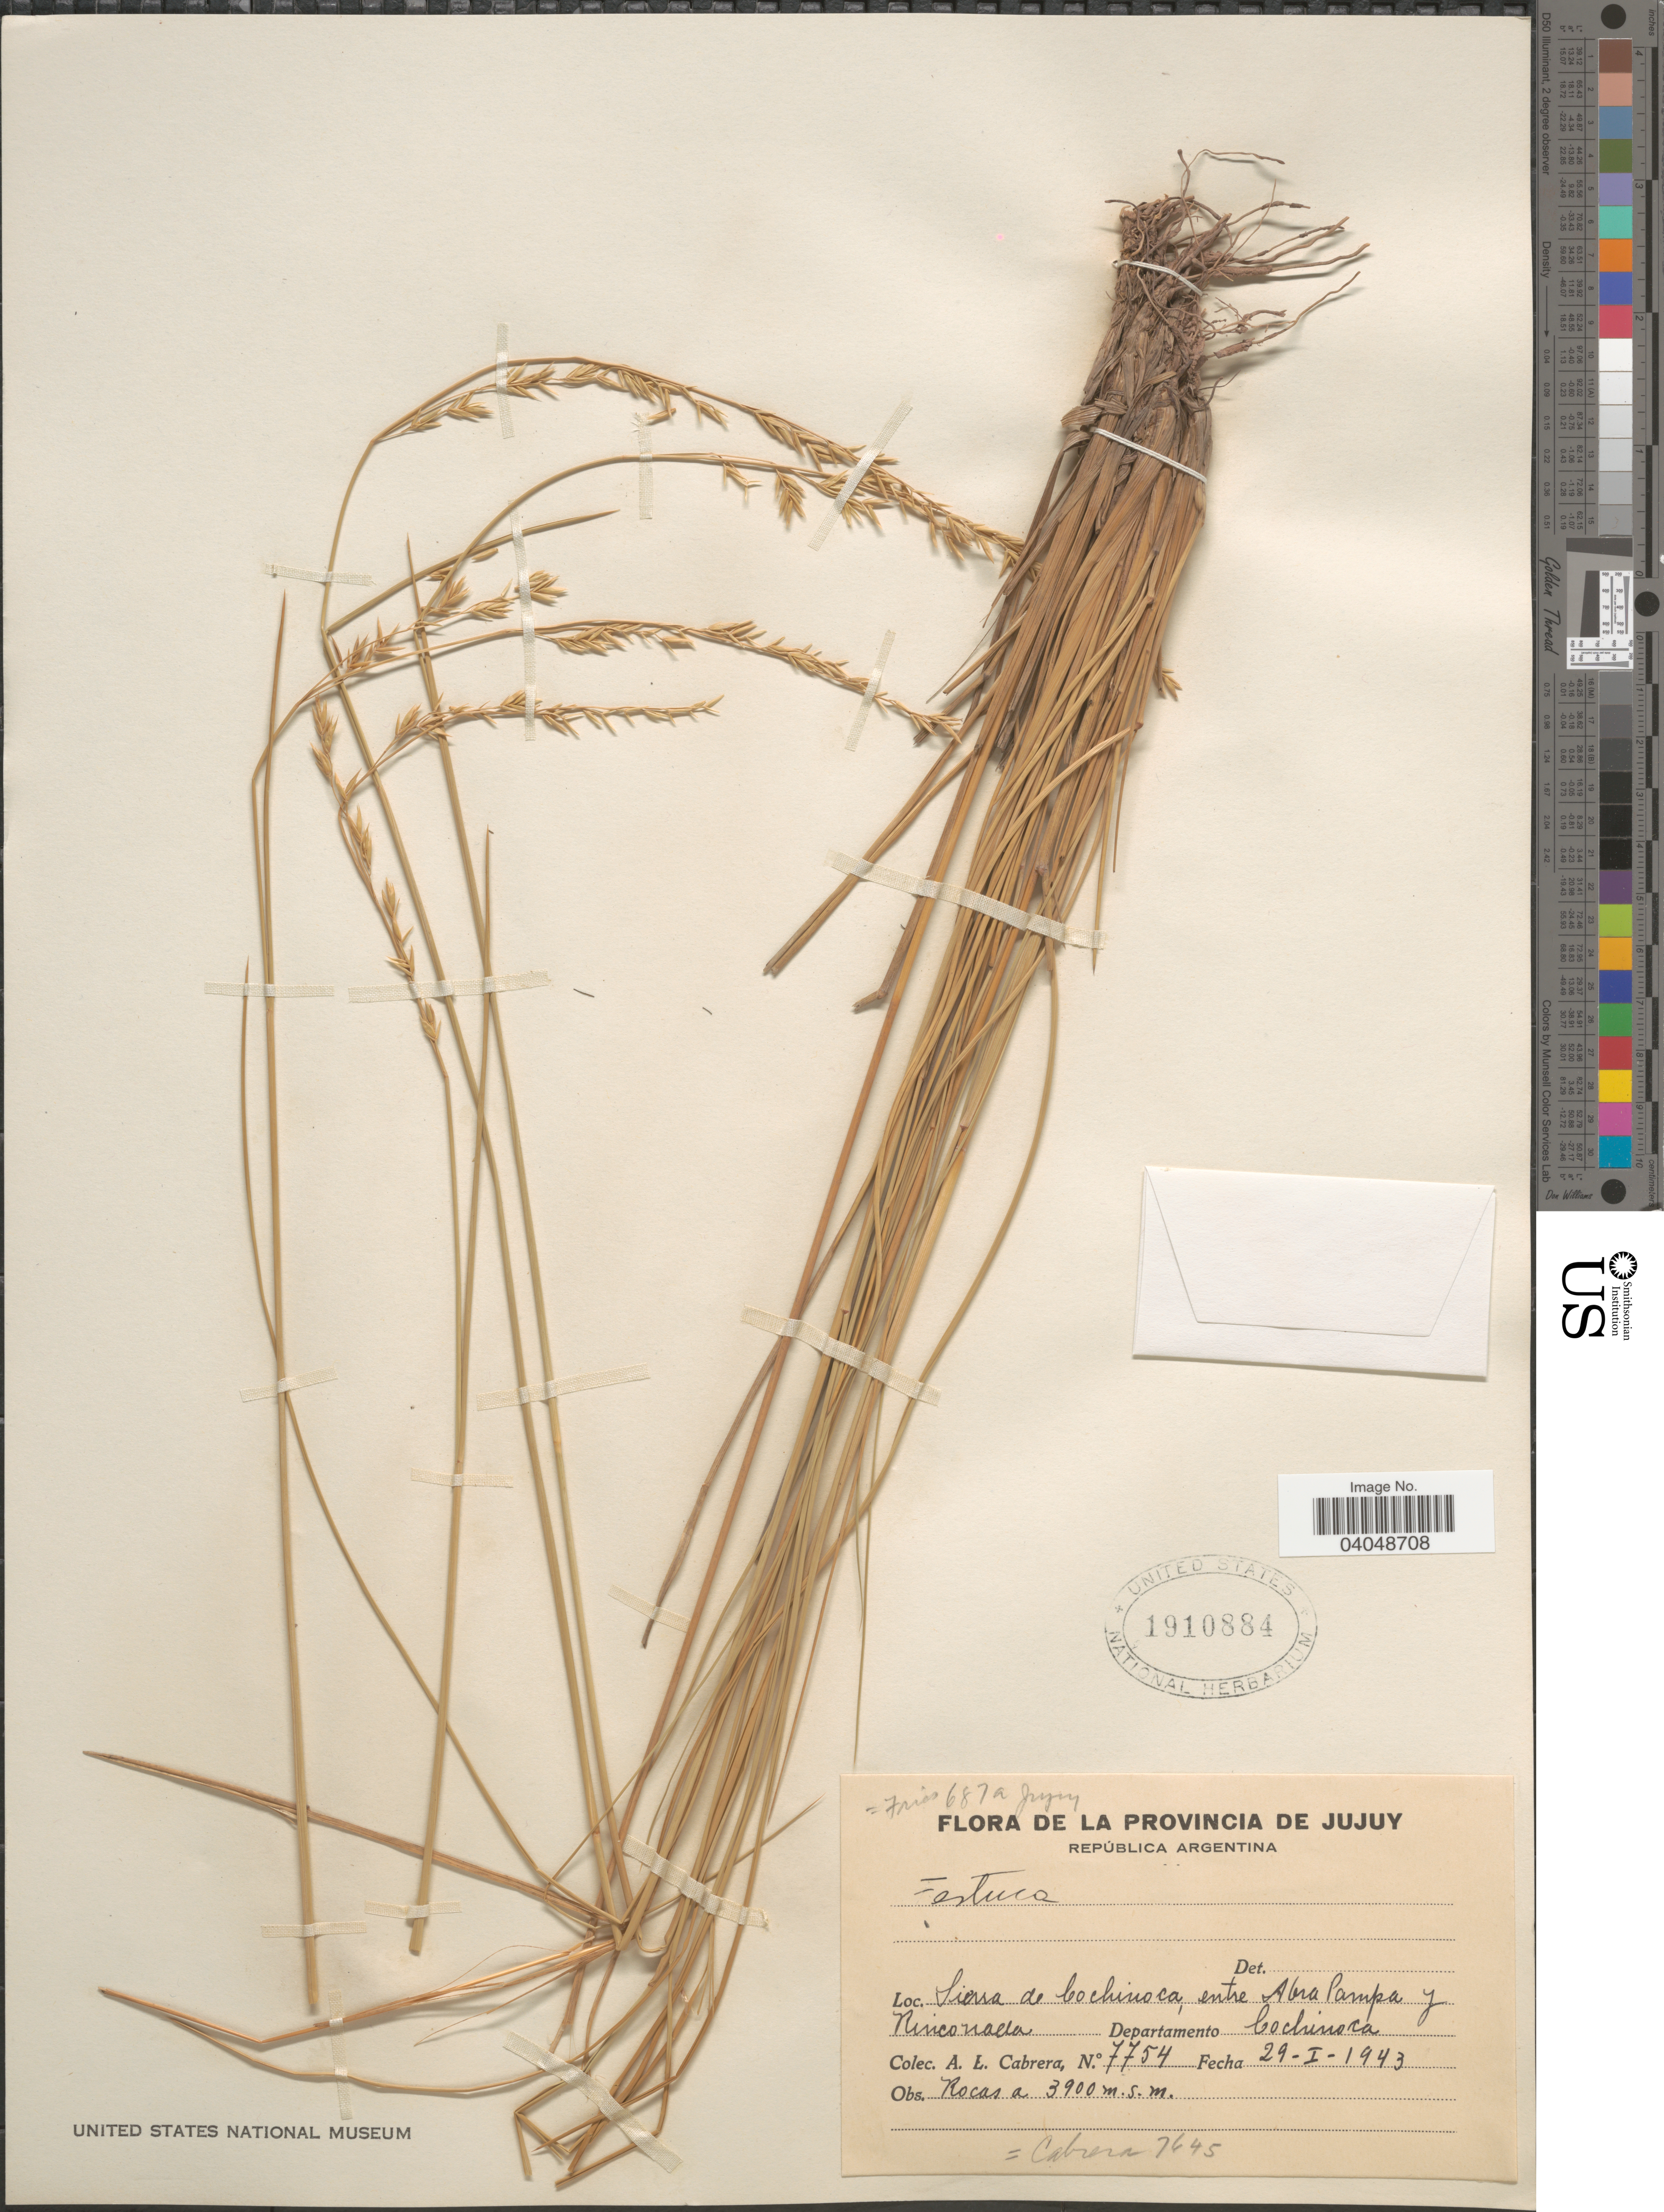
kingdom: Plantae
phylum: Tracheophyta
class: Liliopsida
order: Poales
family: Poaceae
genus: Festuca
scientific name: Festuca sp.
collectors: A. L. Cabrera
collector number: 7754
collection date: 1943-01-29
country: Argentina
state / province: Jujuy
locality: República Argentina. Sierra de Cochinoca, entre Abra Pampa y Rinconada. Departamento Cochinoca.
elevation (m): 3900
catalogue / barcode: US 1910884